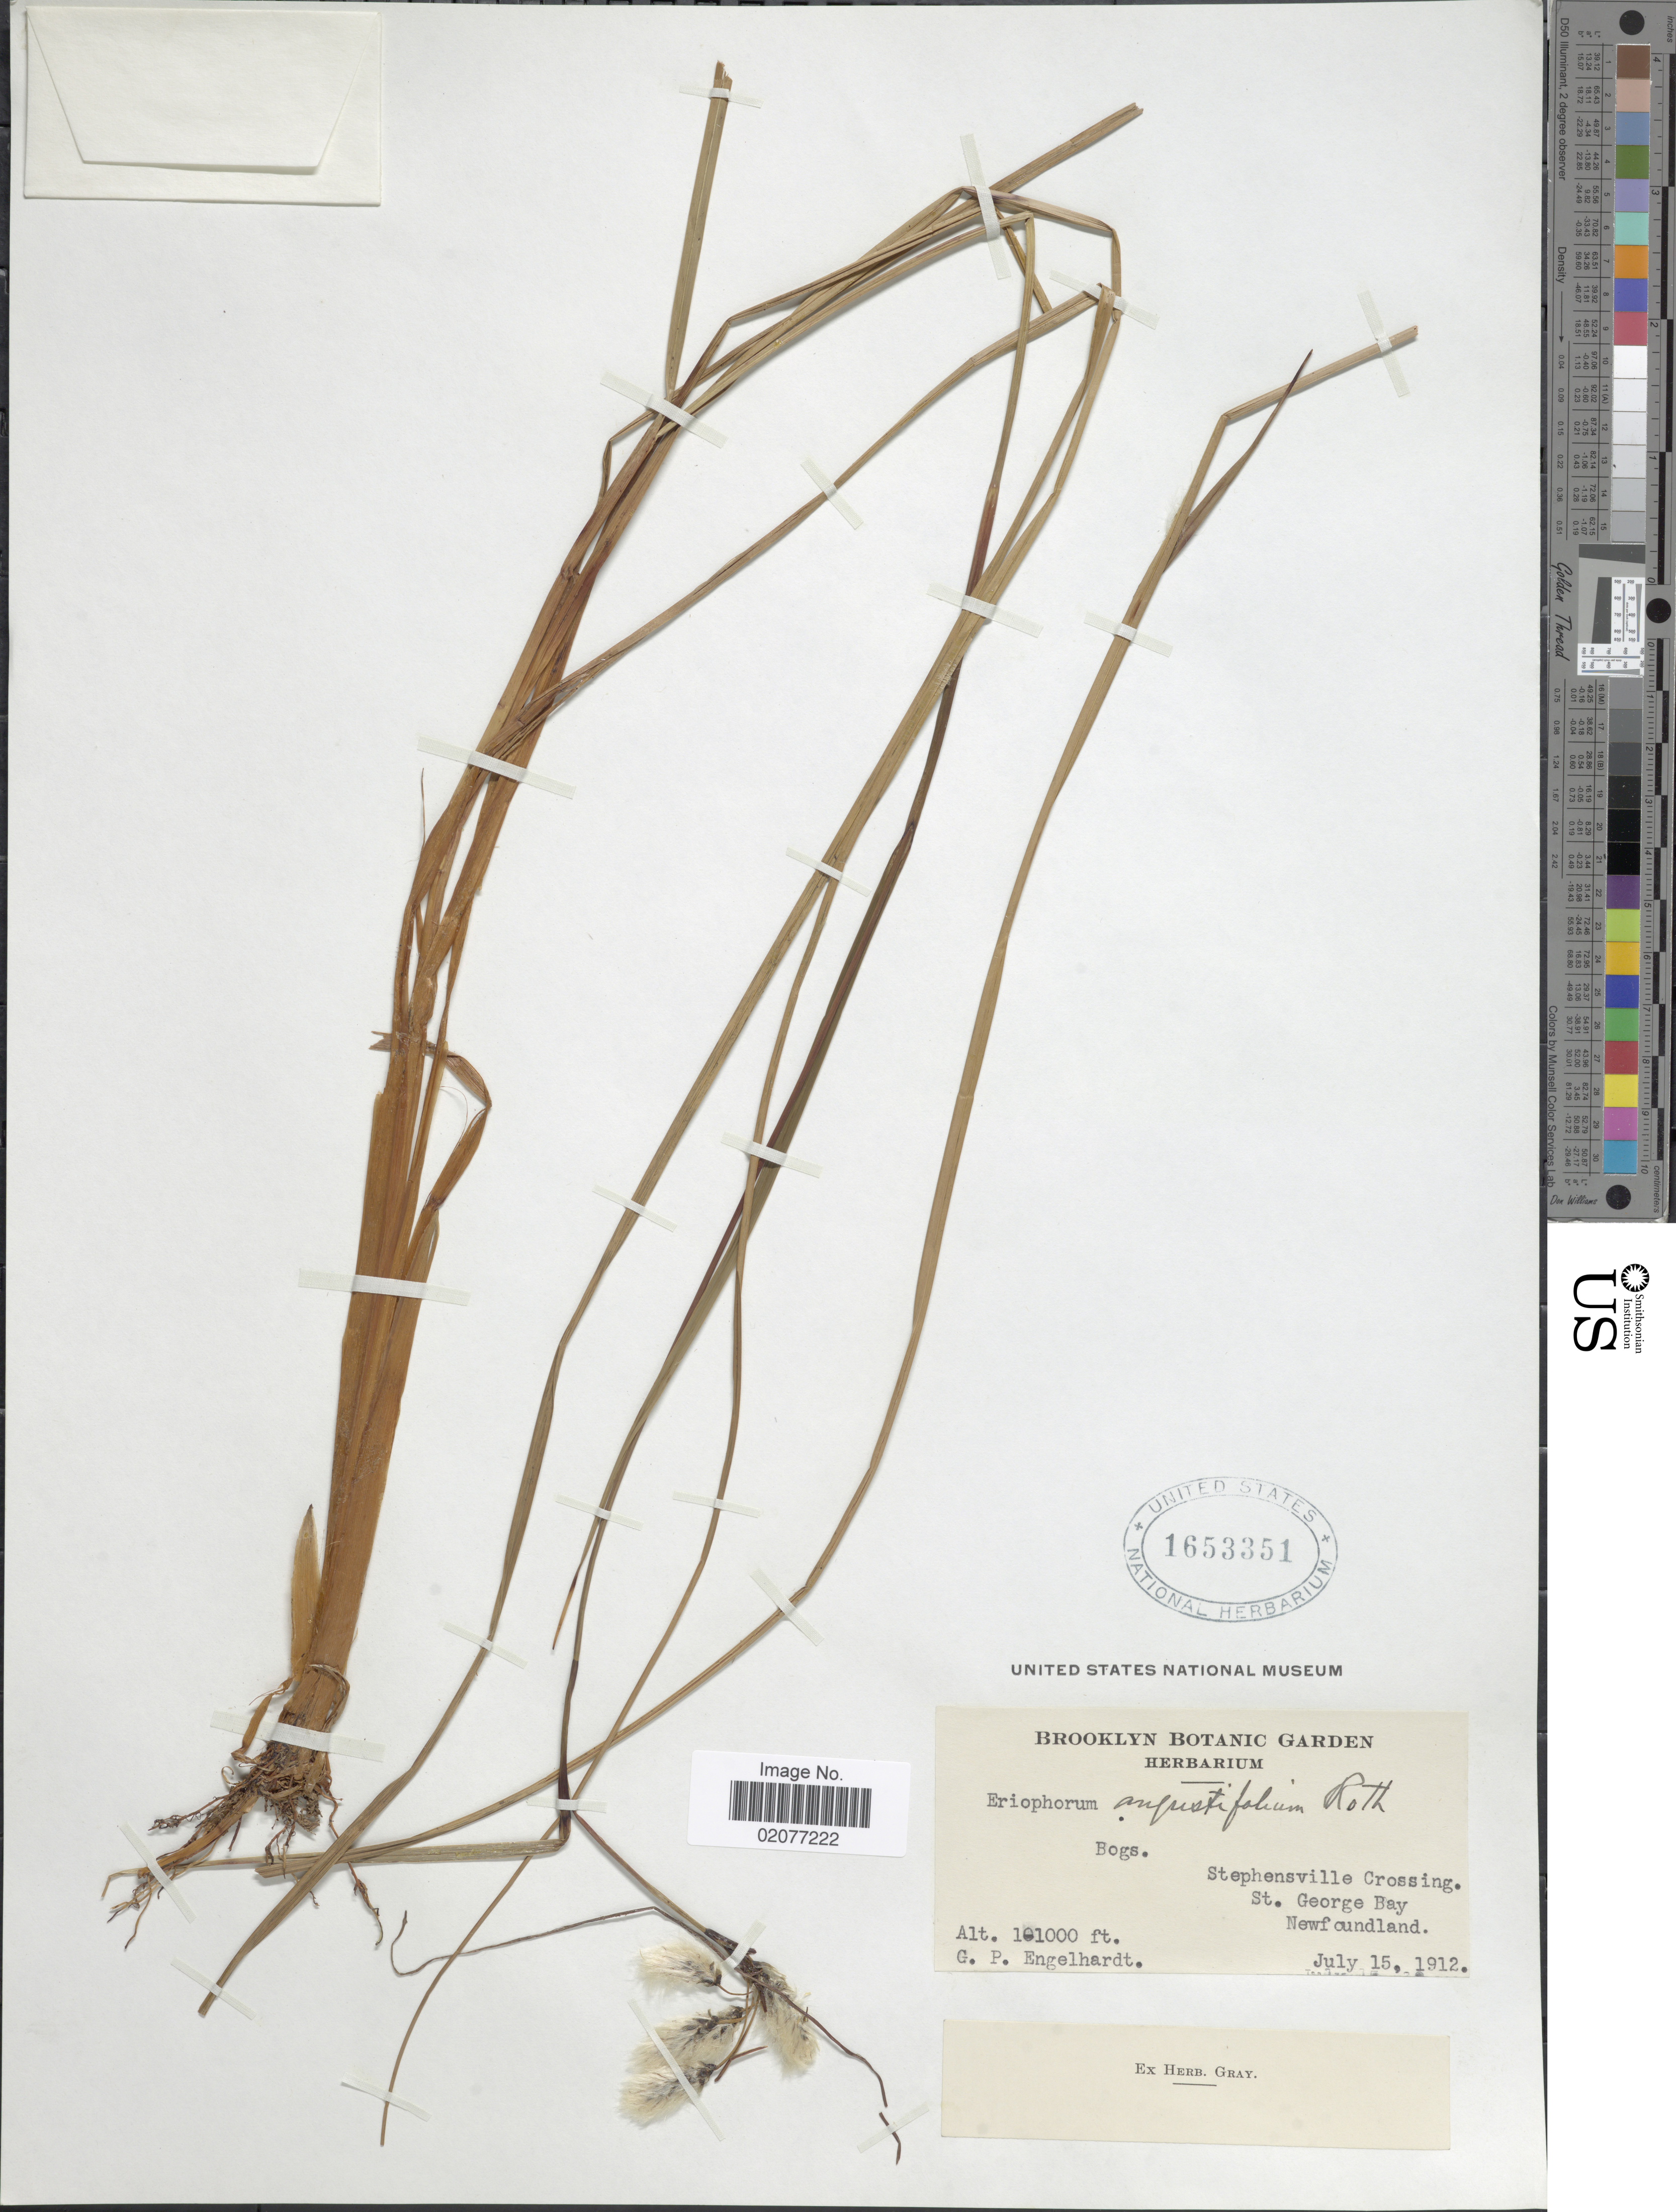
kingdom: Plantae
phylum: Tracheophyta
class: Liliopsida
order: Poales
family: Cyperaceae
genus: Eriophorum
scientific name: Eriophorum angustifolium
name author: Honck.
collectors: G. Engelhardt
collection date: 1912-07-15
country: Canada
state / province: Newfoundland and Labrador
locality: Stephensville Crossing St. George Bay. Newfoundland.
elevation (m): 30785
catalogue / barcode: US 1653351